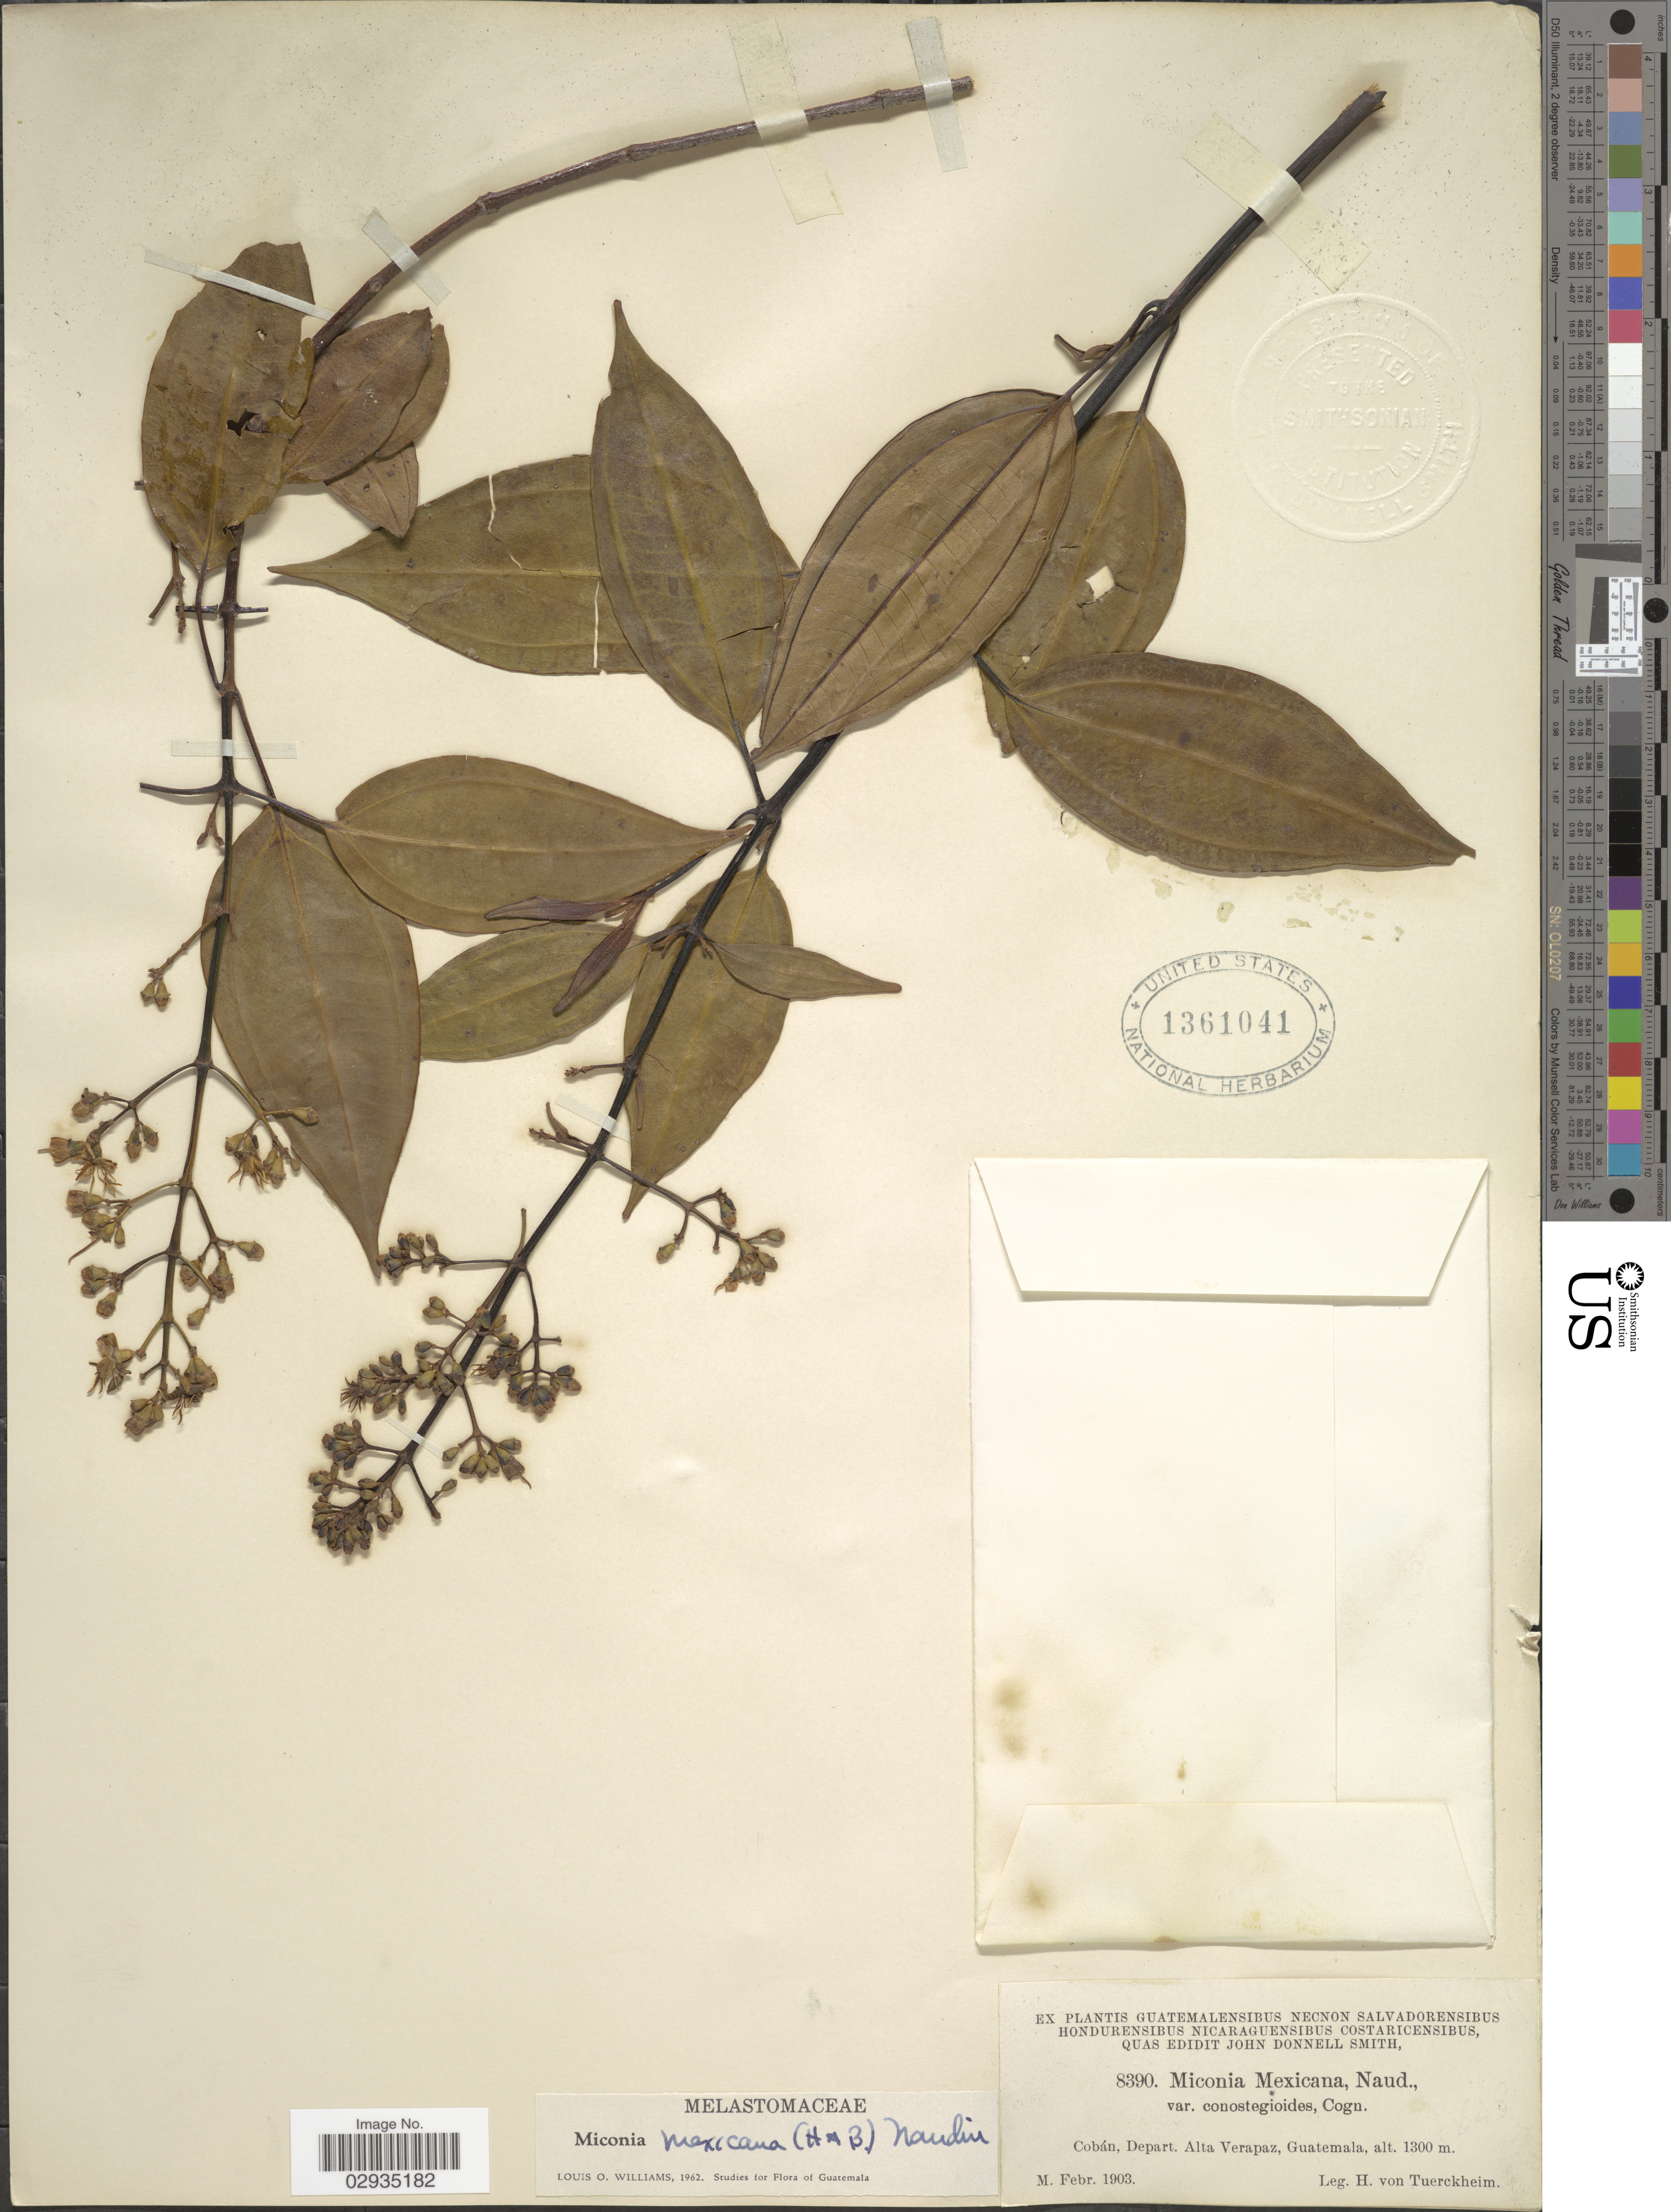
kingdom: Plantae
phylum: Tracheophyta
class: Magnoliopsida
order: Myrtales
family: Melastomataceae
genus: Miconia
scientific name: Miconia mexicana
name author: (Bonpl.) Naudin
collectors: H. von Tuerckheim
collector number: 8390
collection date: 1903-02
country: Guatemala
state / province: Alta Verapaz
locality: Cobán, Depart. Alta Verapaz.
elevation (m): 1300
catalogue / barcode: US 1361041